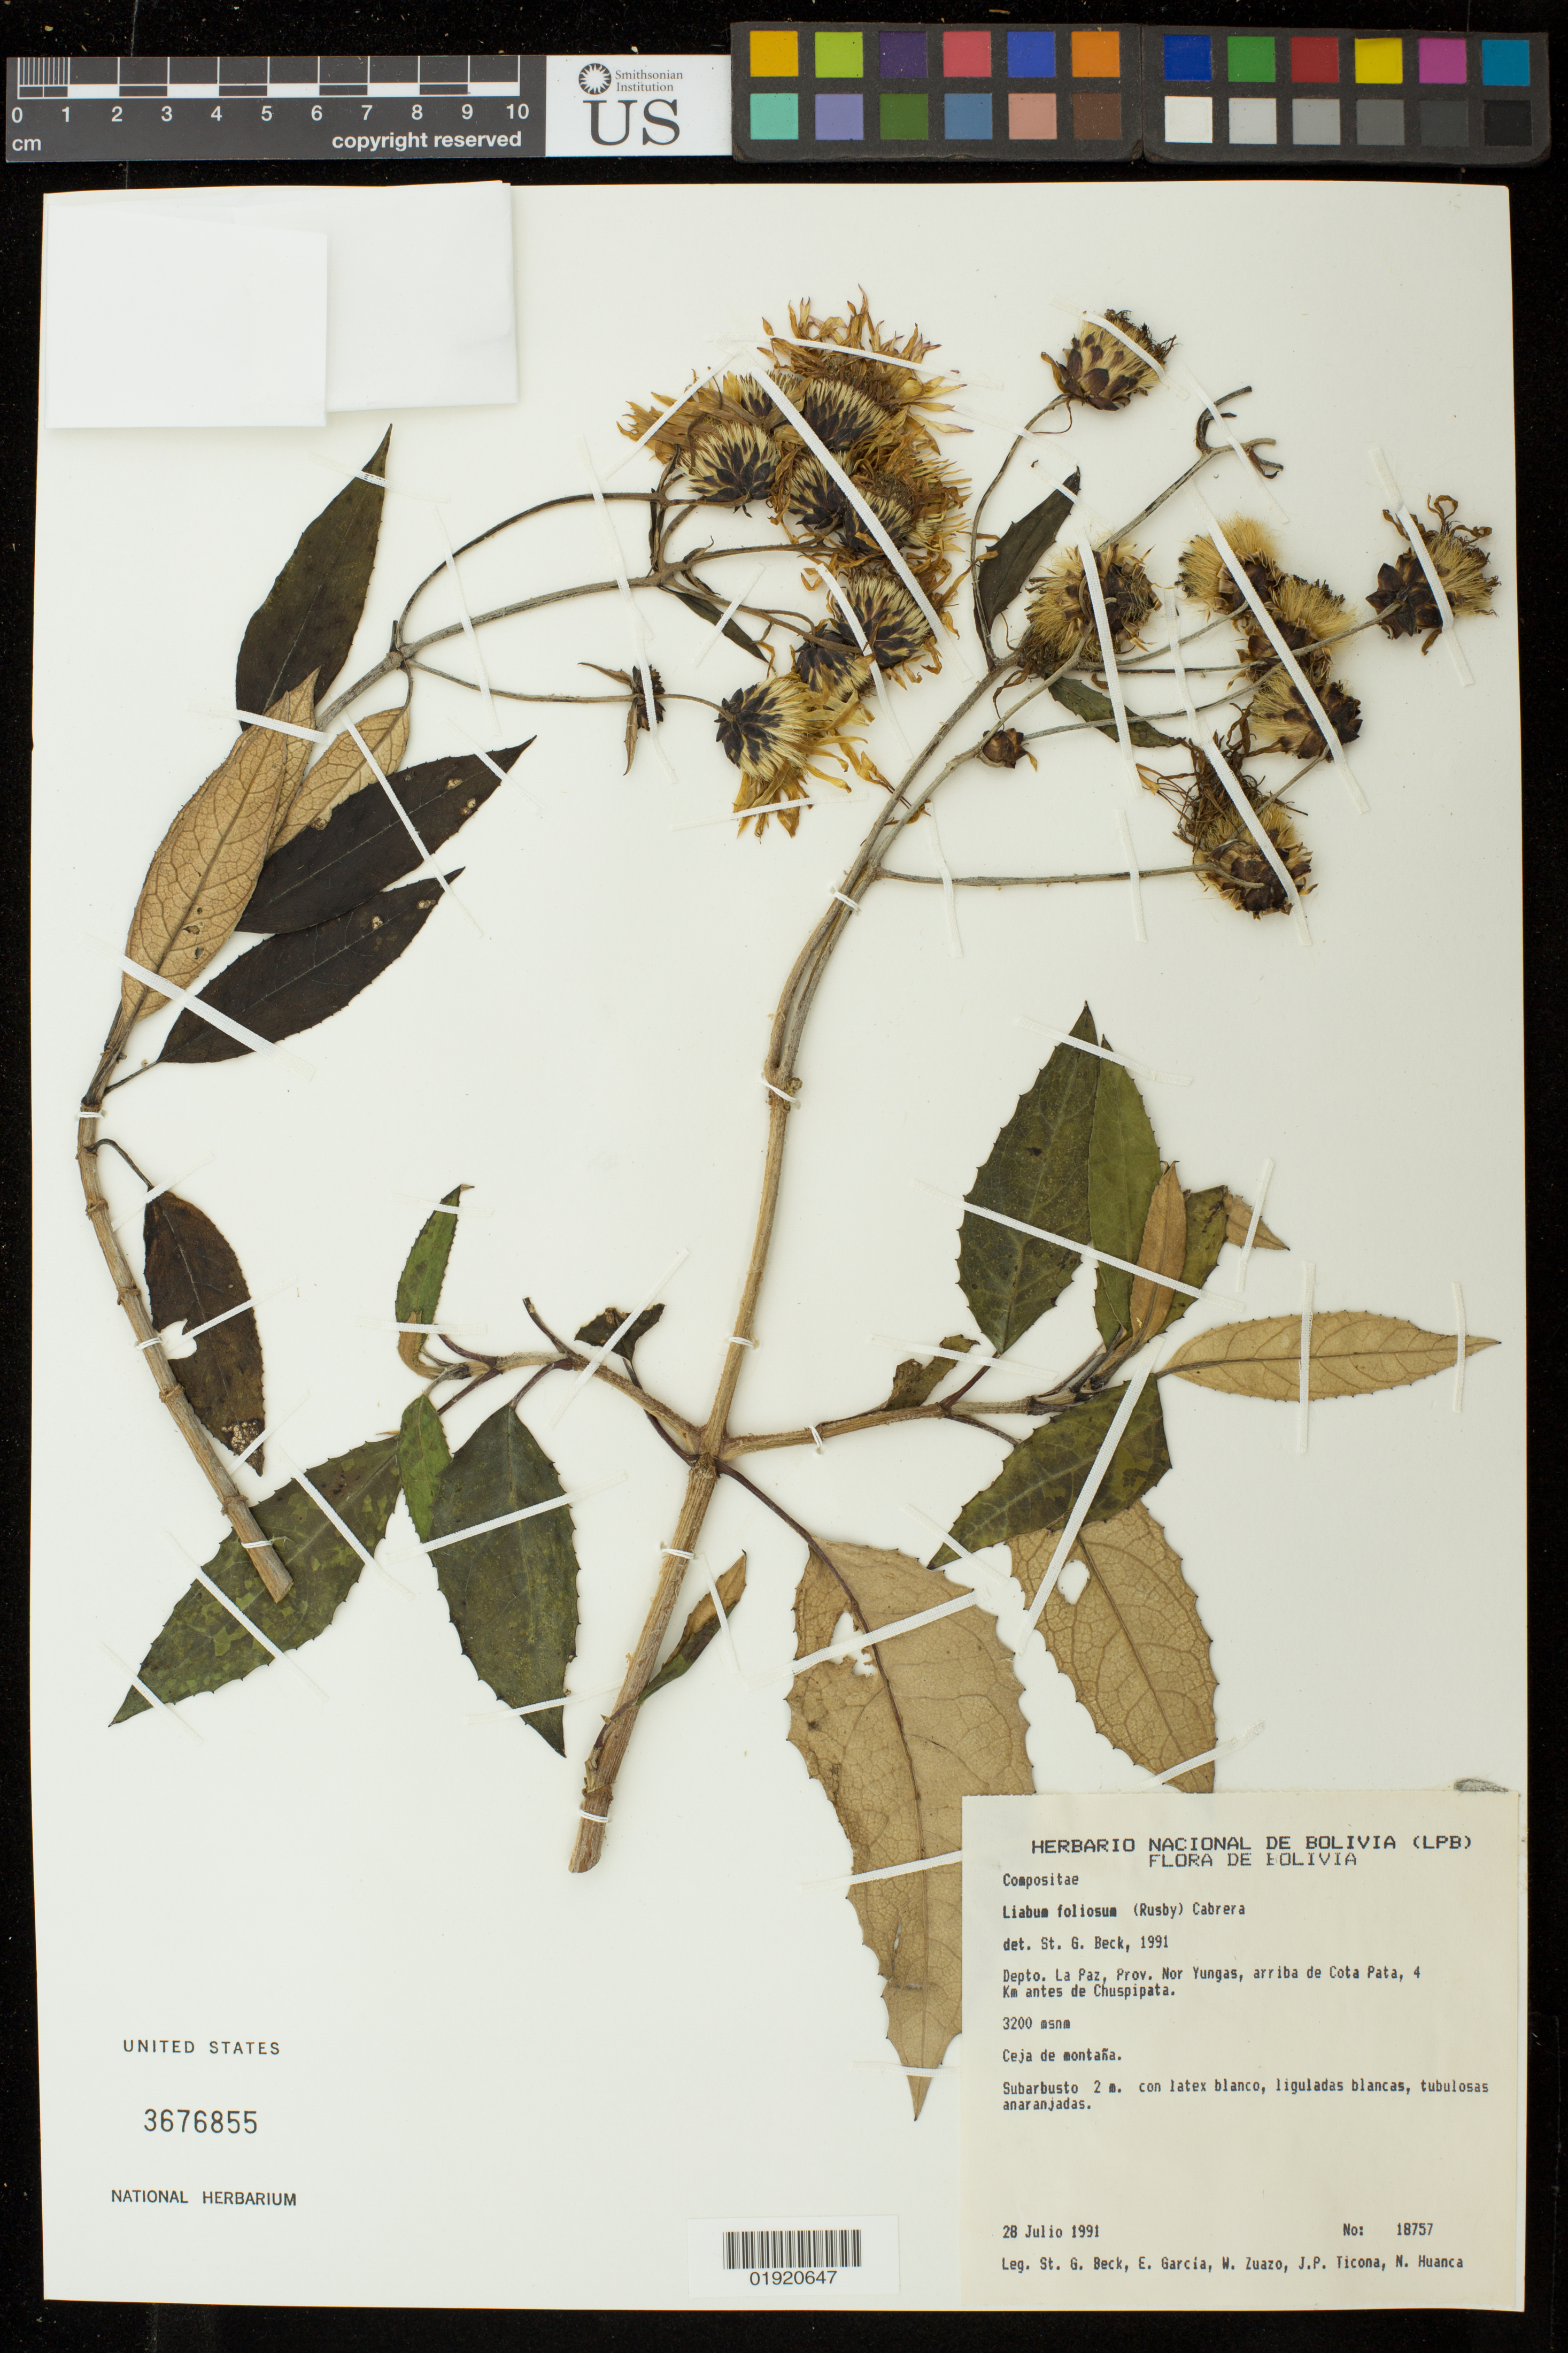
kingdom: Plantae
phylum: Tracheophyta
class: Magnoliopsida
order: Asterales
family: Asteraceae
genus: Munnozia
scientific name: Munnozia foliosa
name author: Rusby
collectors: S. Beck, E. Garcia, W. Zuazo, J. Ticona & N. Huanca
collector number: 18757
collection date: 1991-07-28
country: Bolivia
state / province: La Paz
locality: Depto. La Paz, Prov. Nor Yungas, arriba de Cota Pata, 4 Km antes de Chuspipata.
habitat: Ceja de montana.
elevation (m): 3200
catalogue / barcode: US 3676855